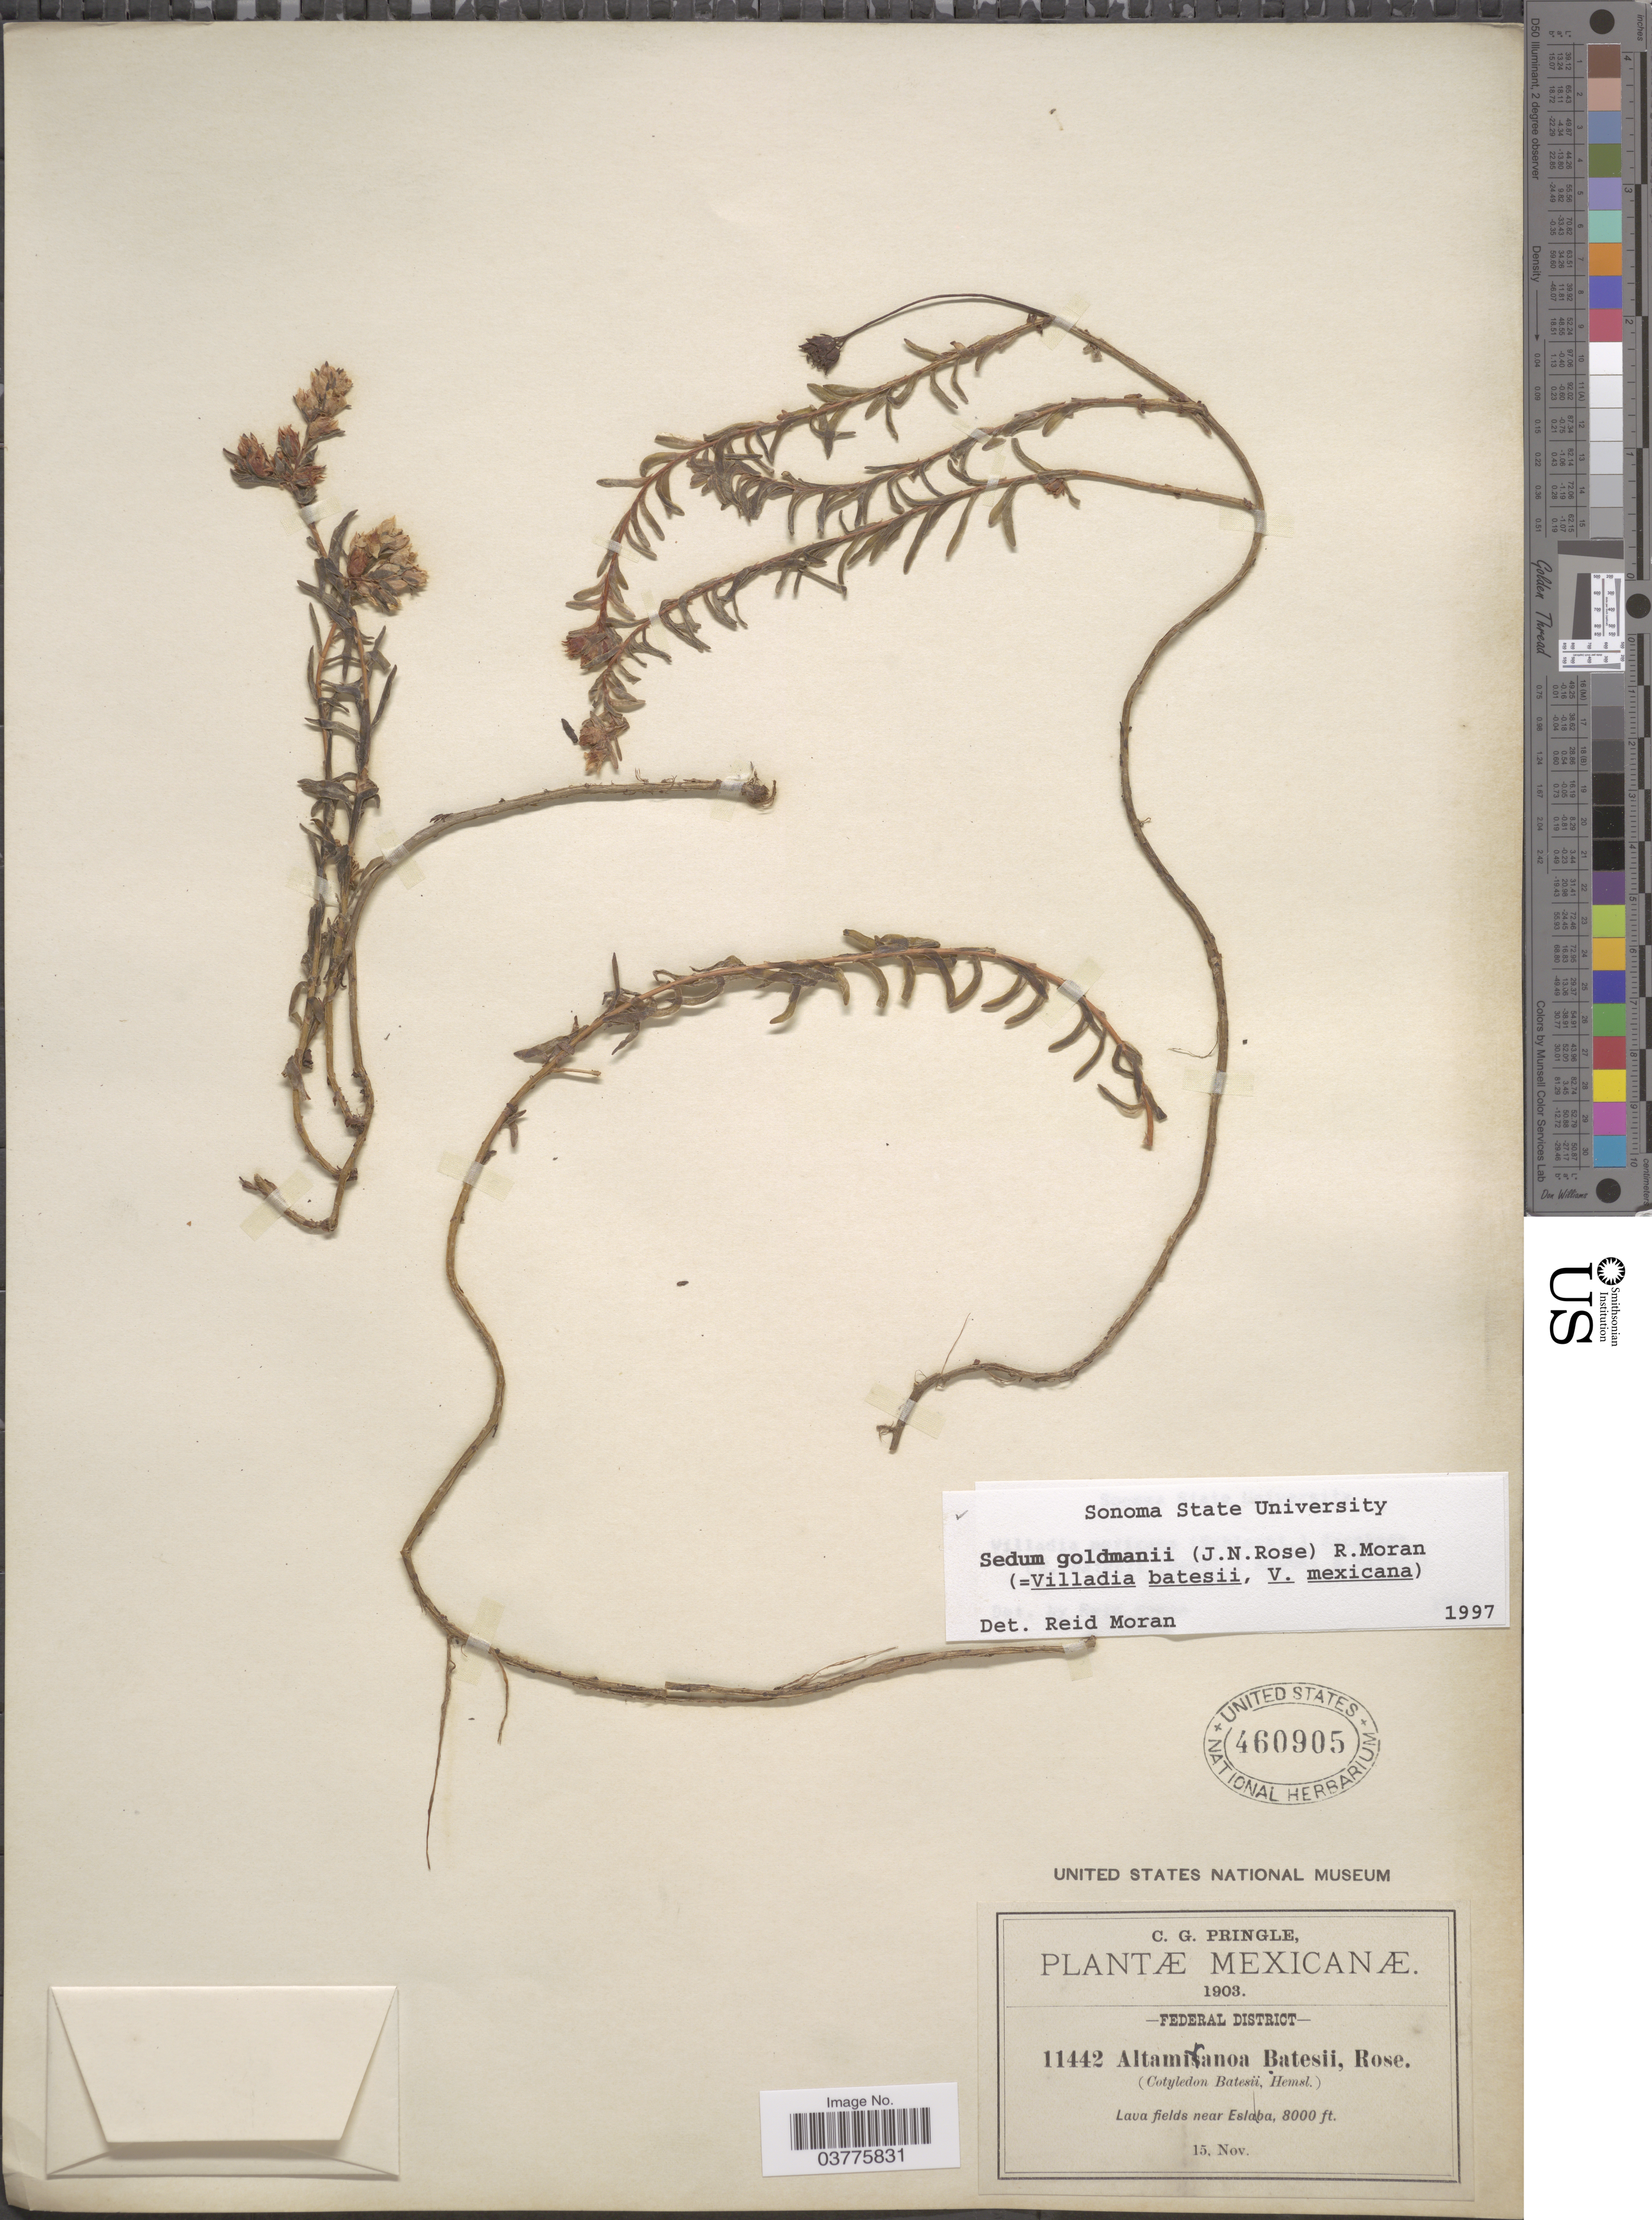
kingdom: Plantae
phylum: Tracheophyta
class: Magnoliopsida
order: Saxifragales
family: Crassulaceae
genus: Sedum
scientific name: Sedum goldmanii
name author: (Rose) Moran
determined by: Moran, R. V.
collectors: C. G. Pringle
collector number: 11442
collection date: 1903-11-15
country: Mexico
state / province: Distrito Federal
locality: Federal District. Lava fields near Eslaba.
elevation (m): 2438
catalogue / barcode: US 460905